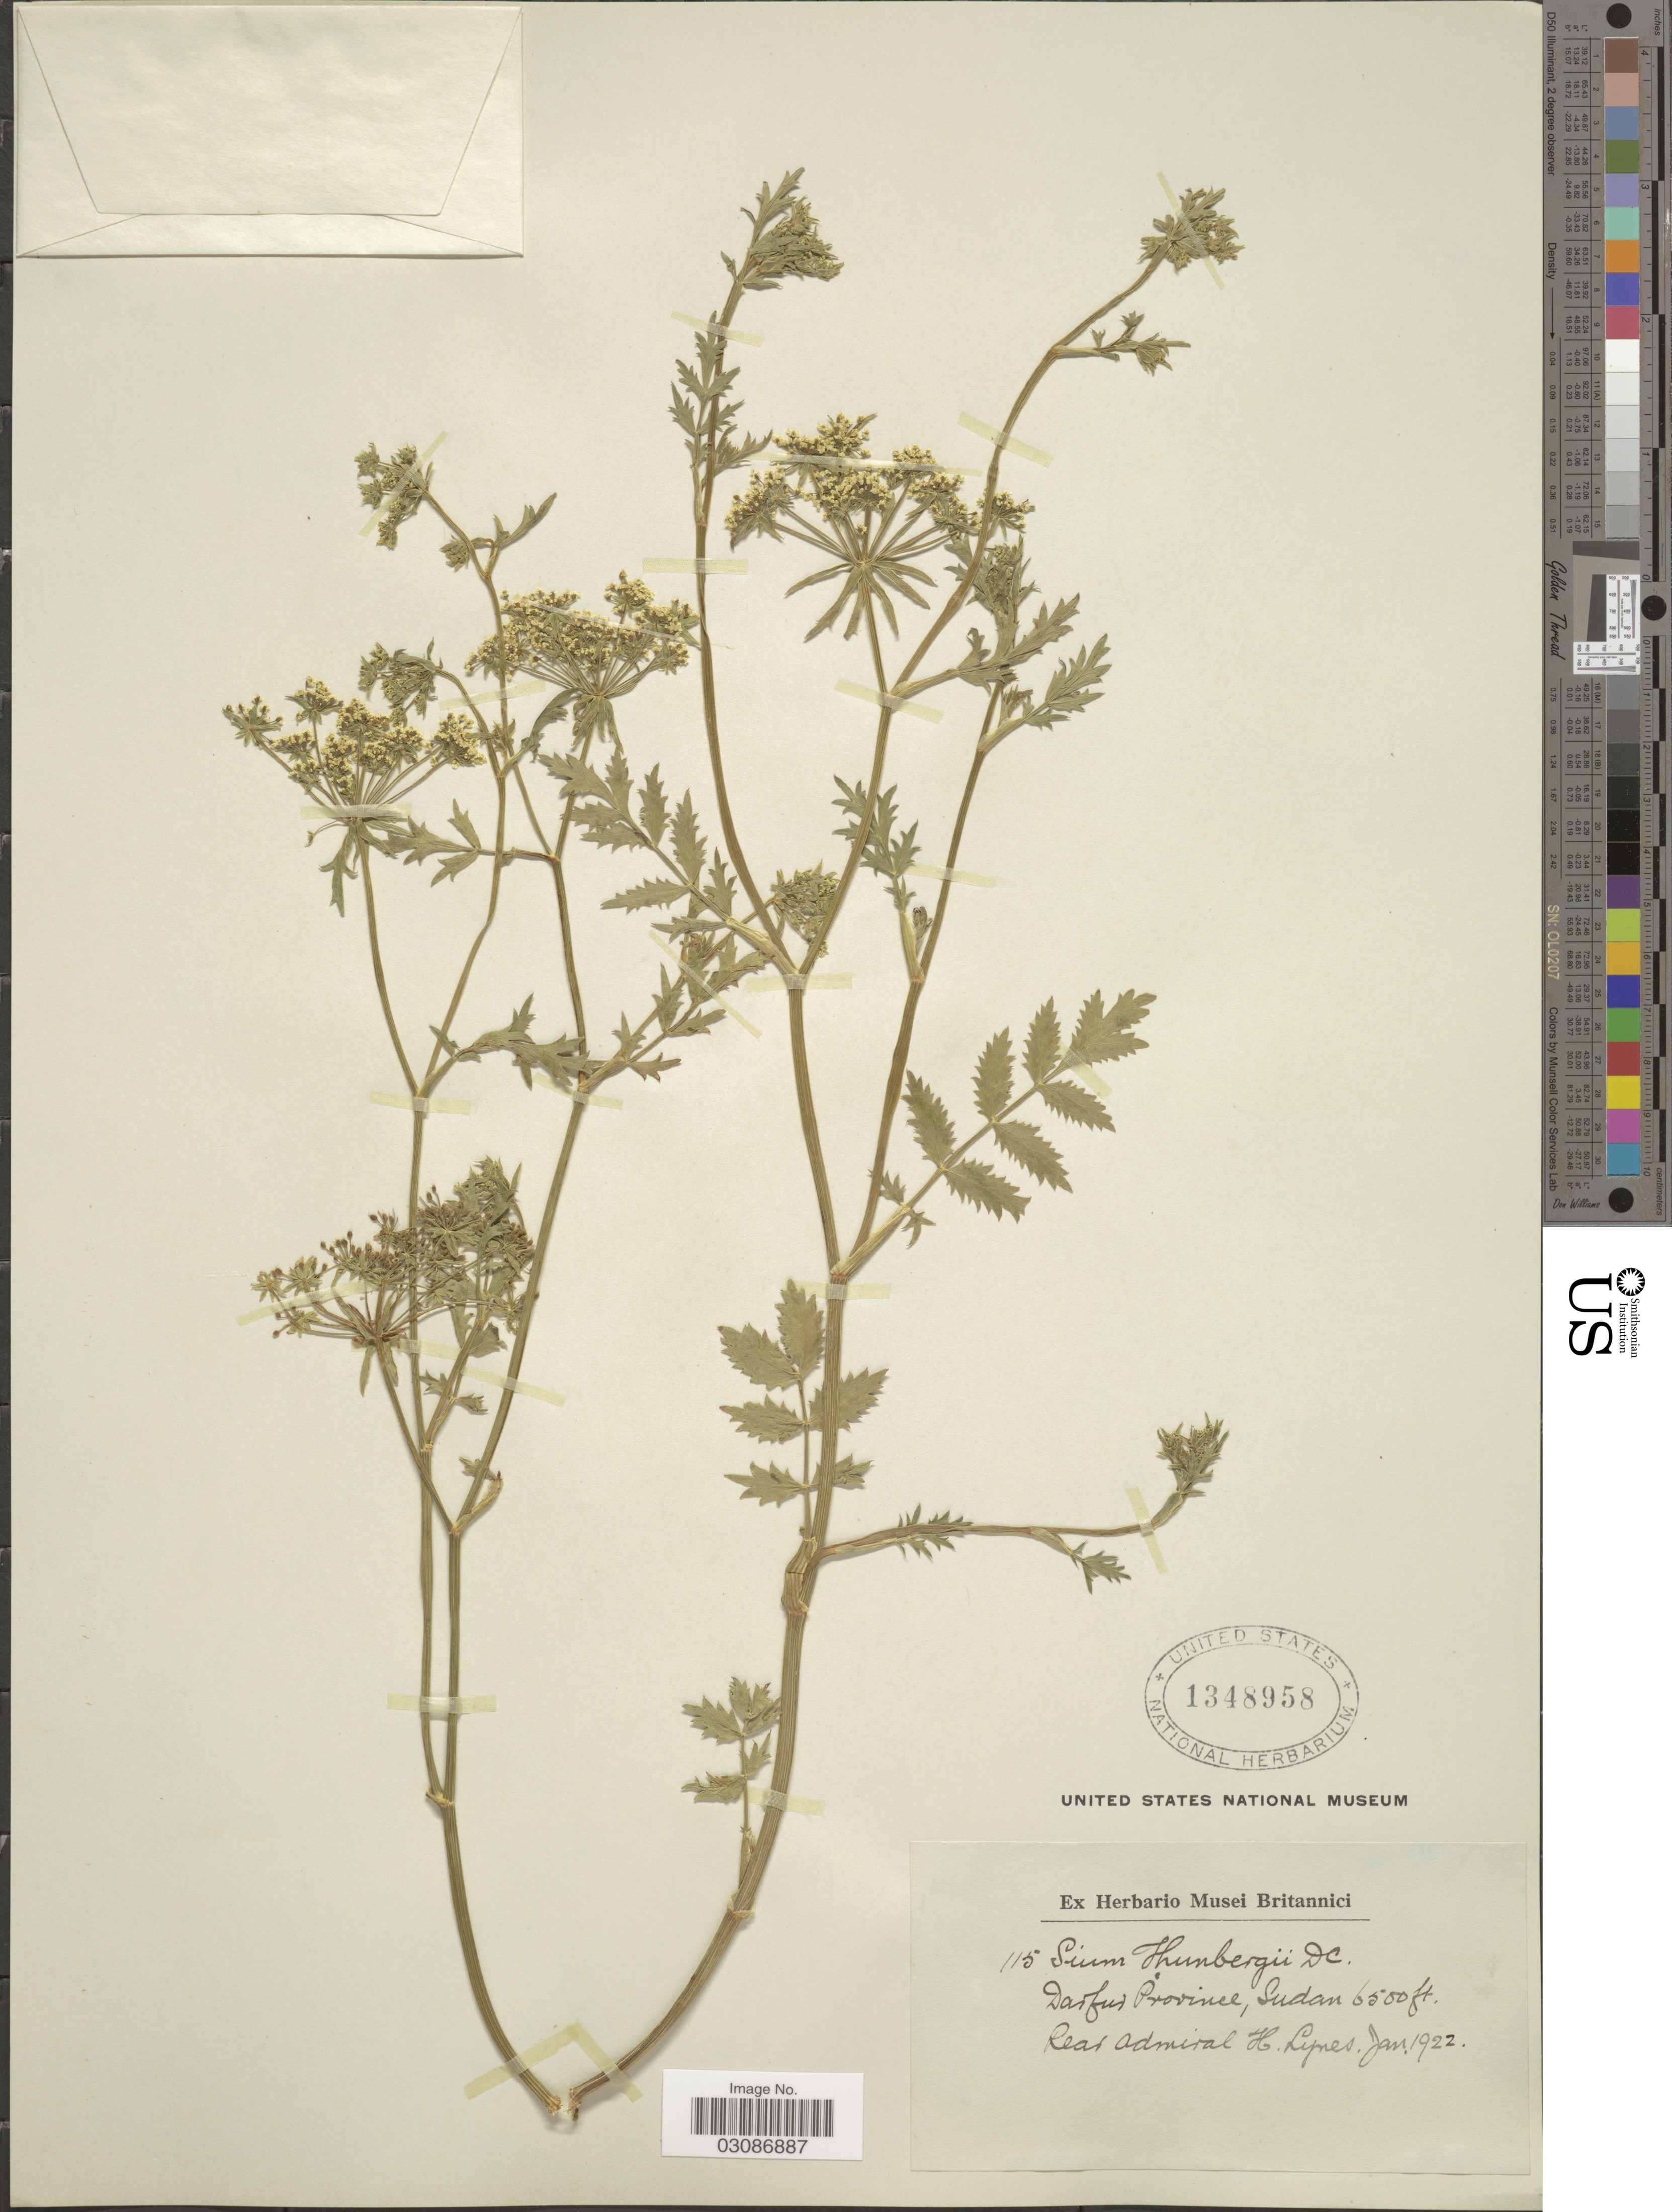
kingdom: Plantae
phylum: Tracheophyta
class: Magnoliopsida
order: Apiales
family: Apiaceae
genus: Sium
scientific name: Sium thunbergii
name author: DC.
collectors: H. Lynes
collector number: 115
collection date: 1922-01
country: Sudan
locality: Darfur Province.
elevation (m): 1981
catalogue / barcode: US 1348958